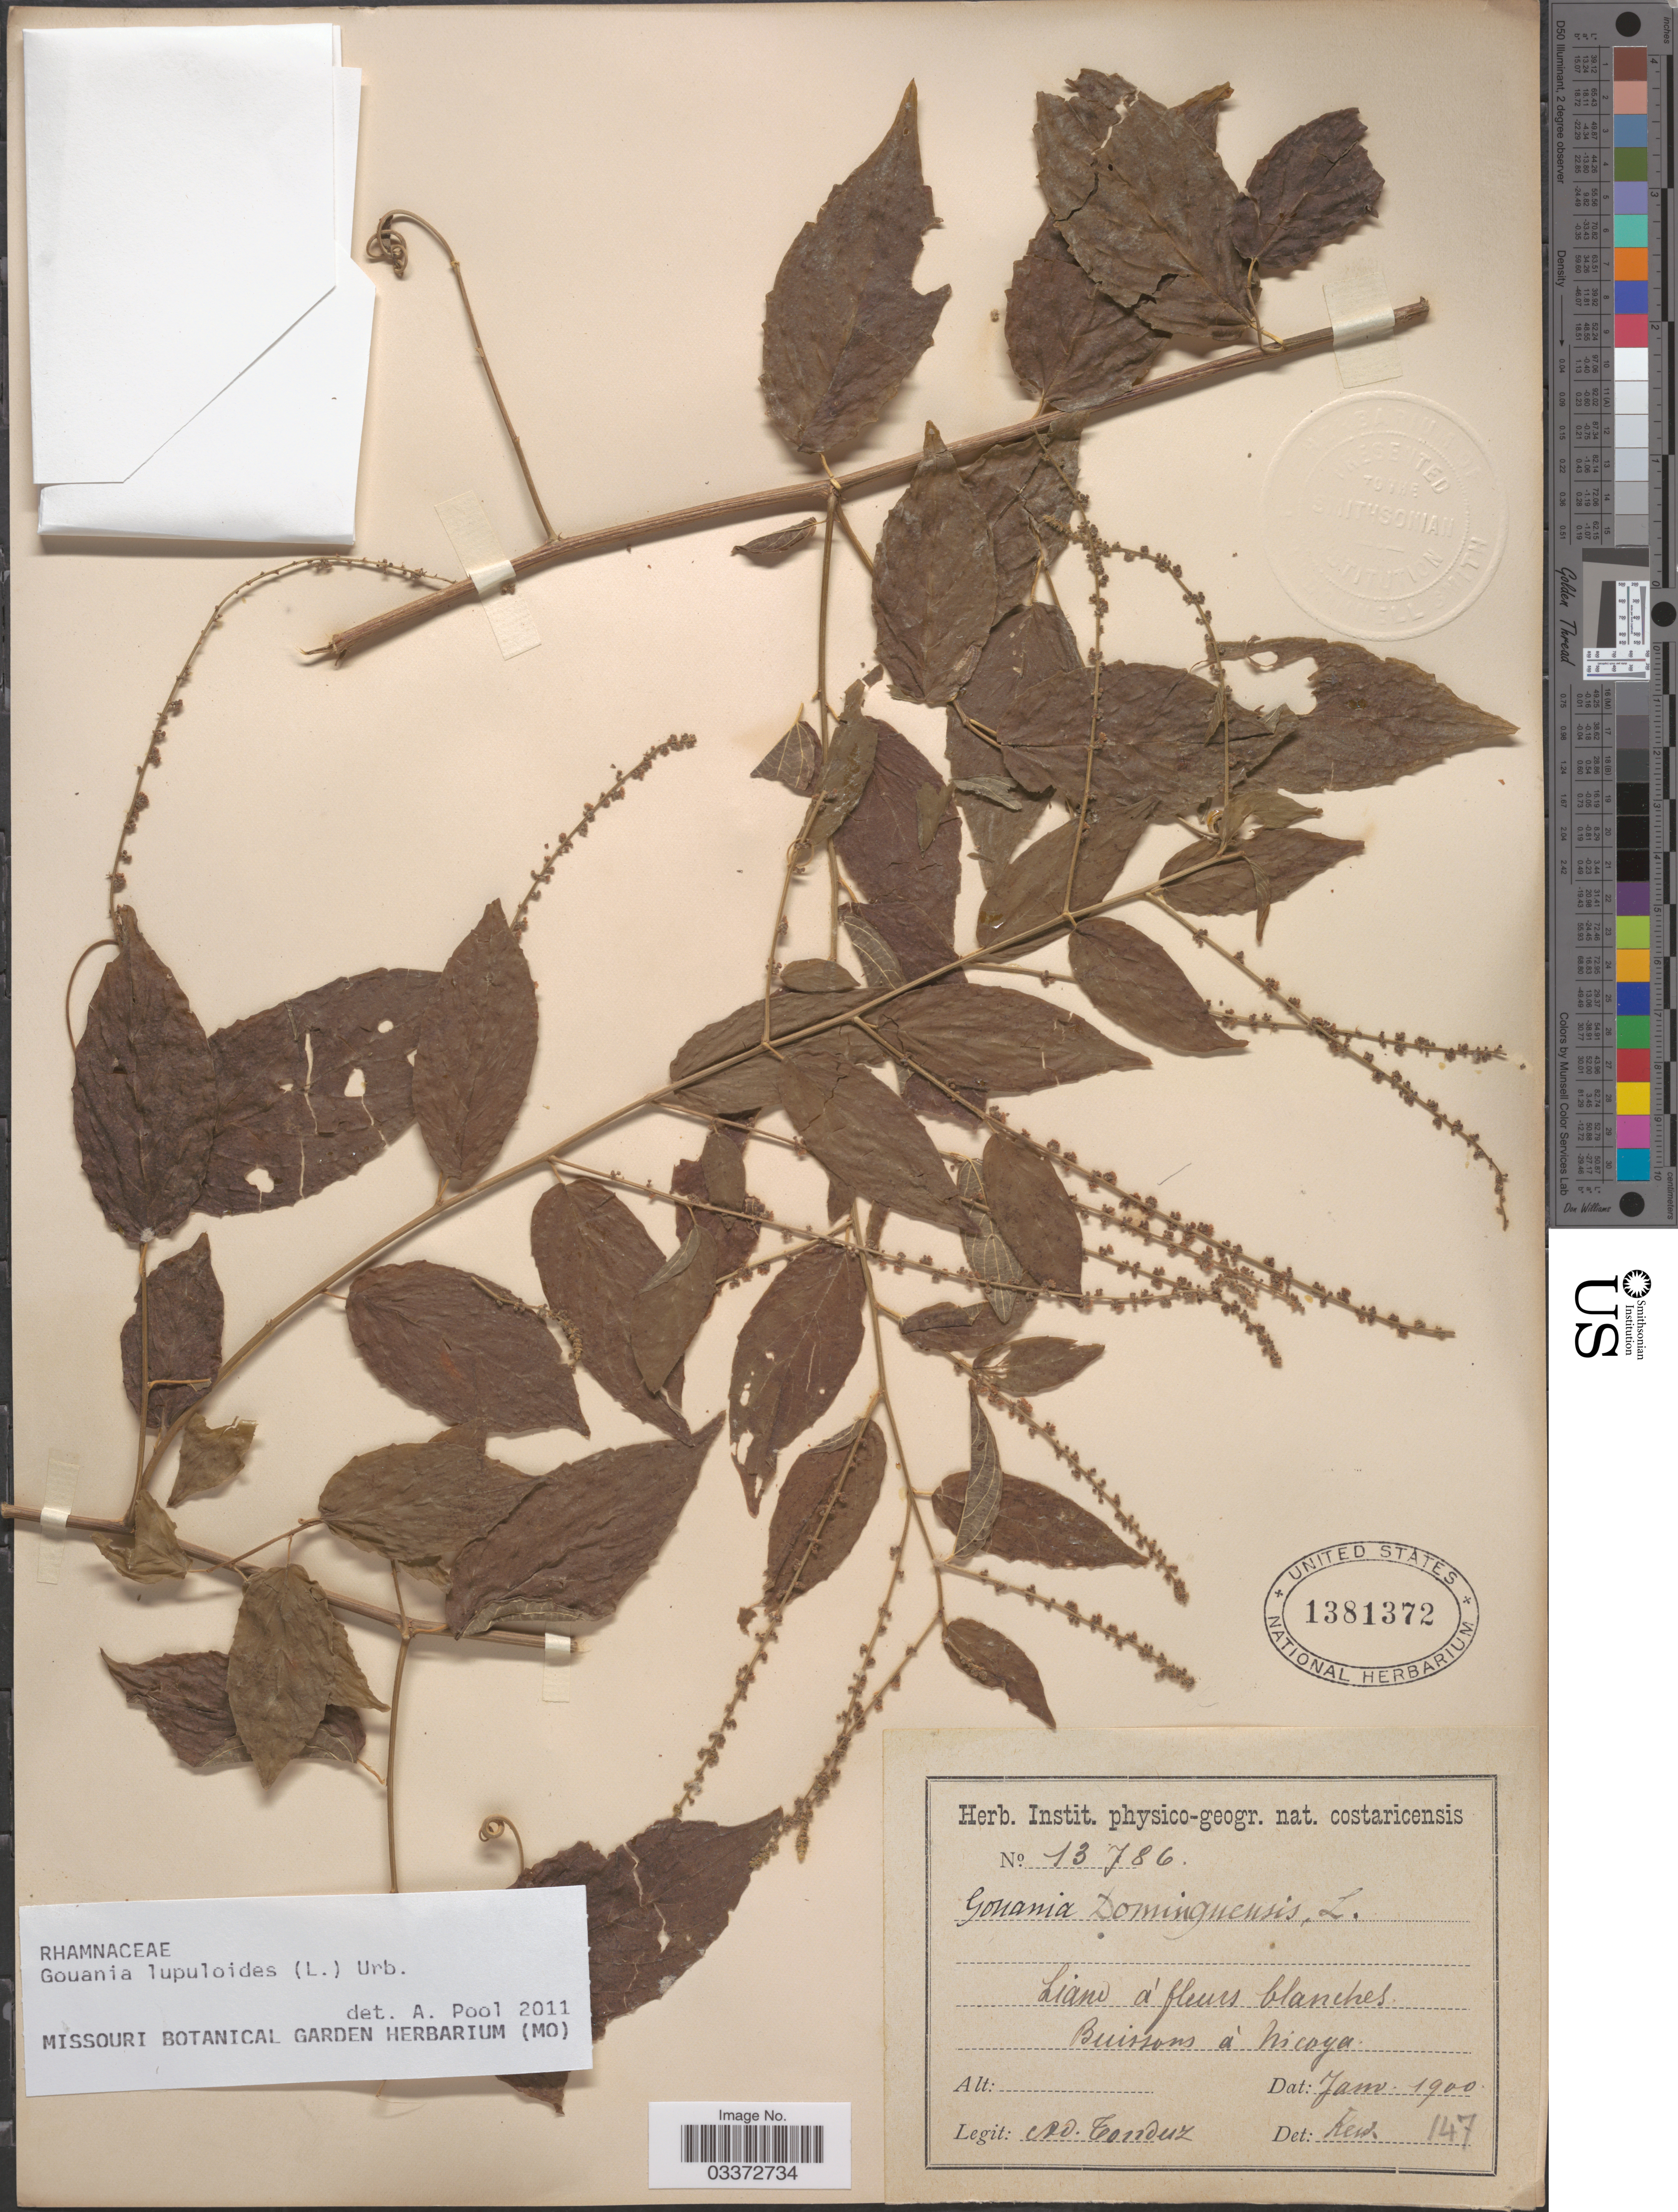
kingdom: Plantae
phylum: Tracheophyta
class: Magnoliopsida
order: Rosales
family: Rhamnaceae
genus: Gouania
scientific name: Gouania lupuloides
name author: (L.) Urb.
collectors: A. Tonduz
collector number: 13786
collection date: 1900-01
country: Costa Rica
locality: Buissons á Nicoya.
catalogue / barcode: US 1381372